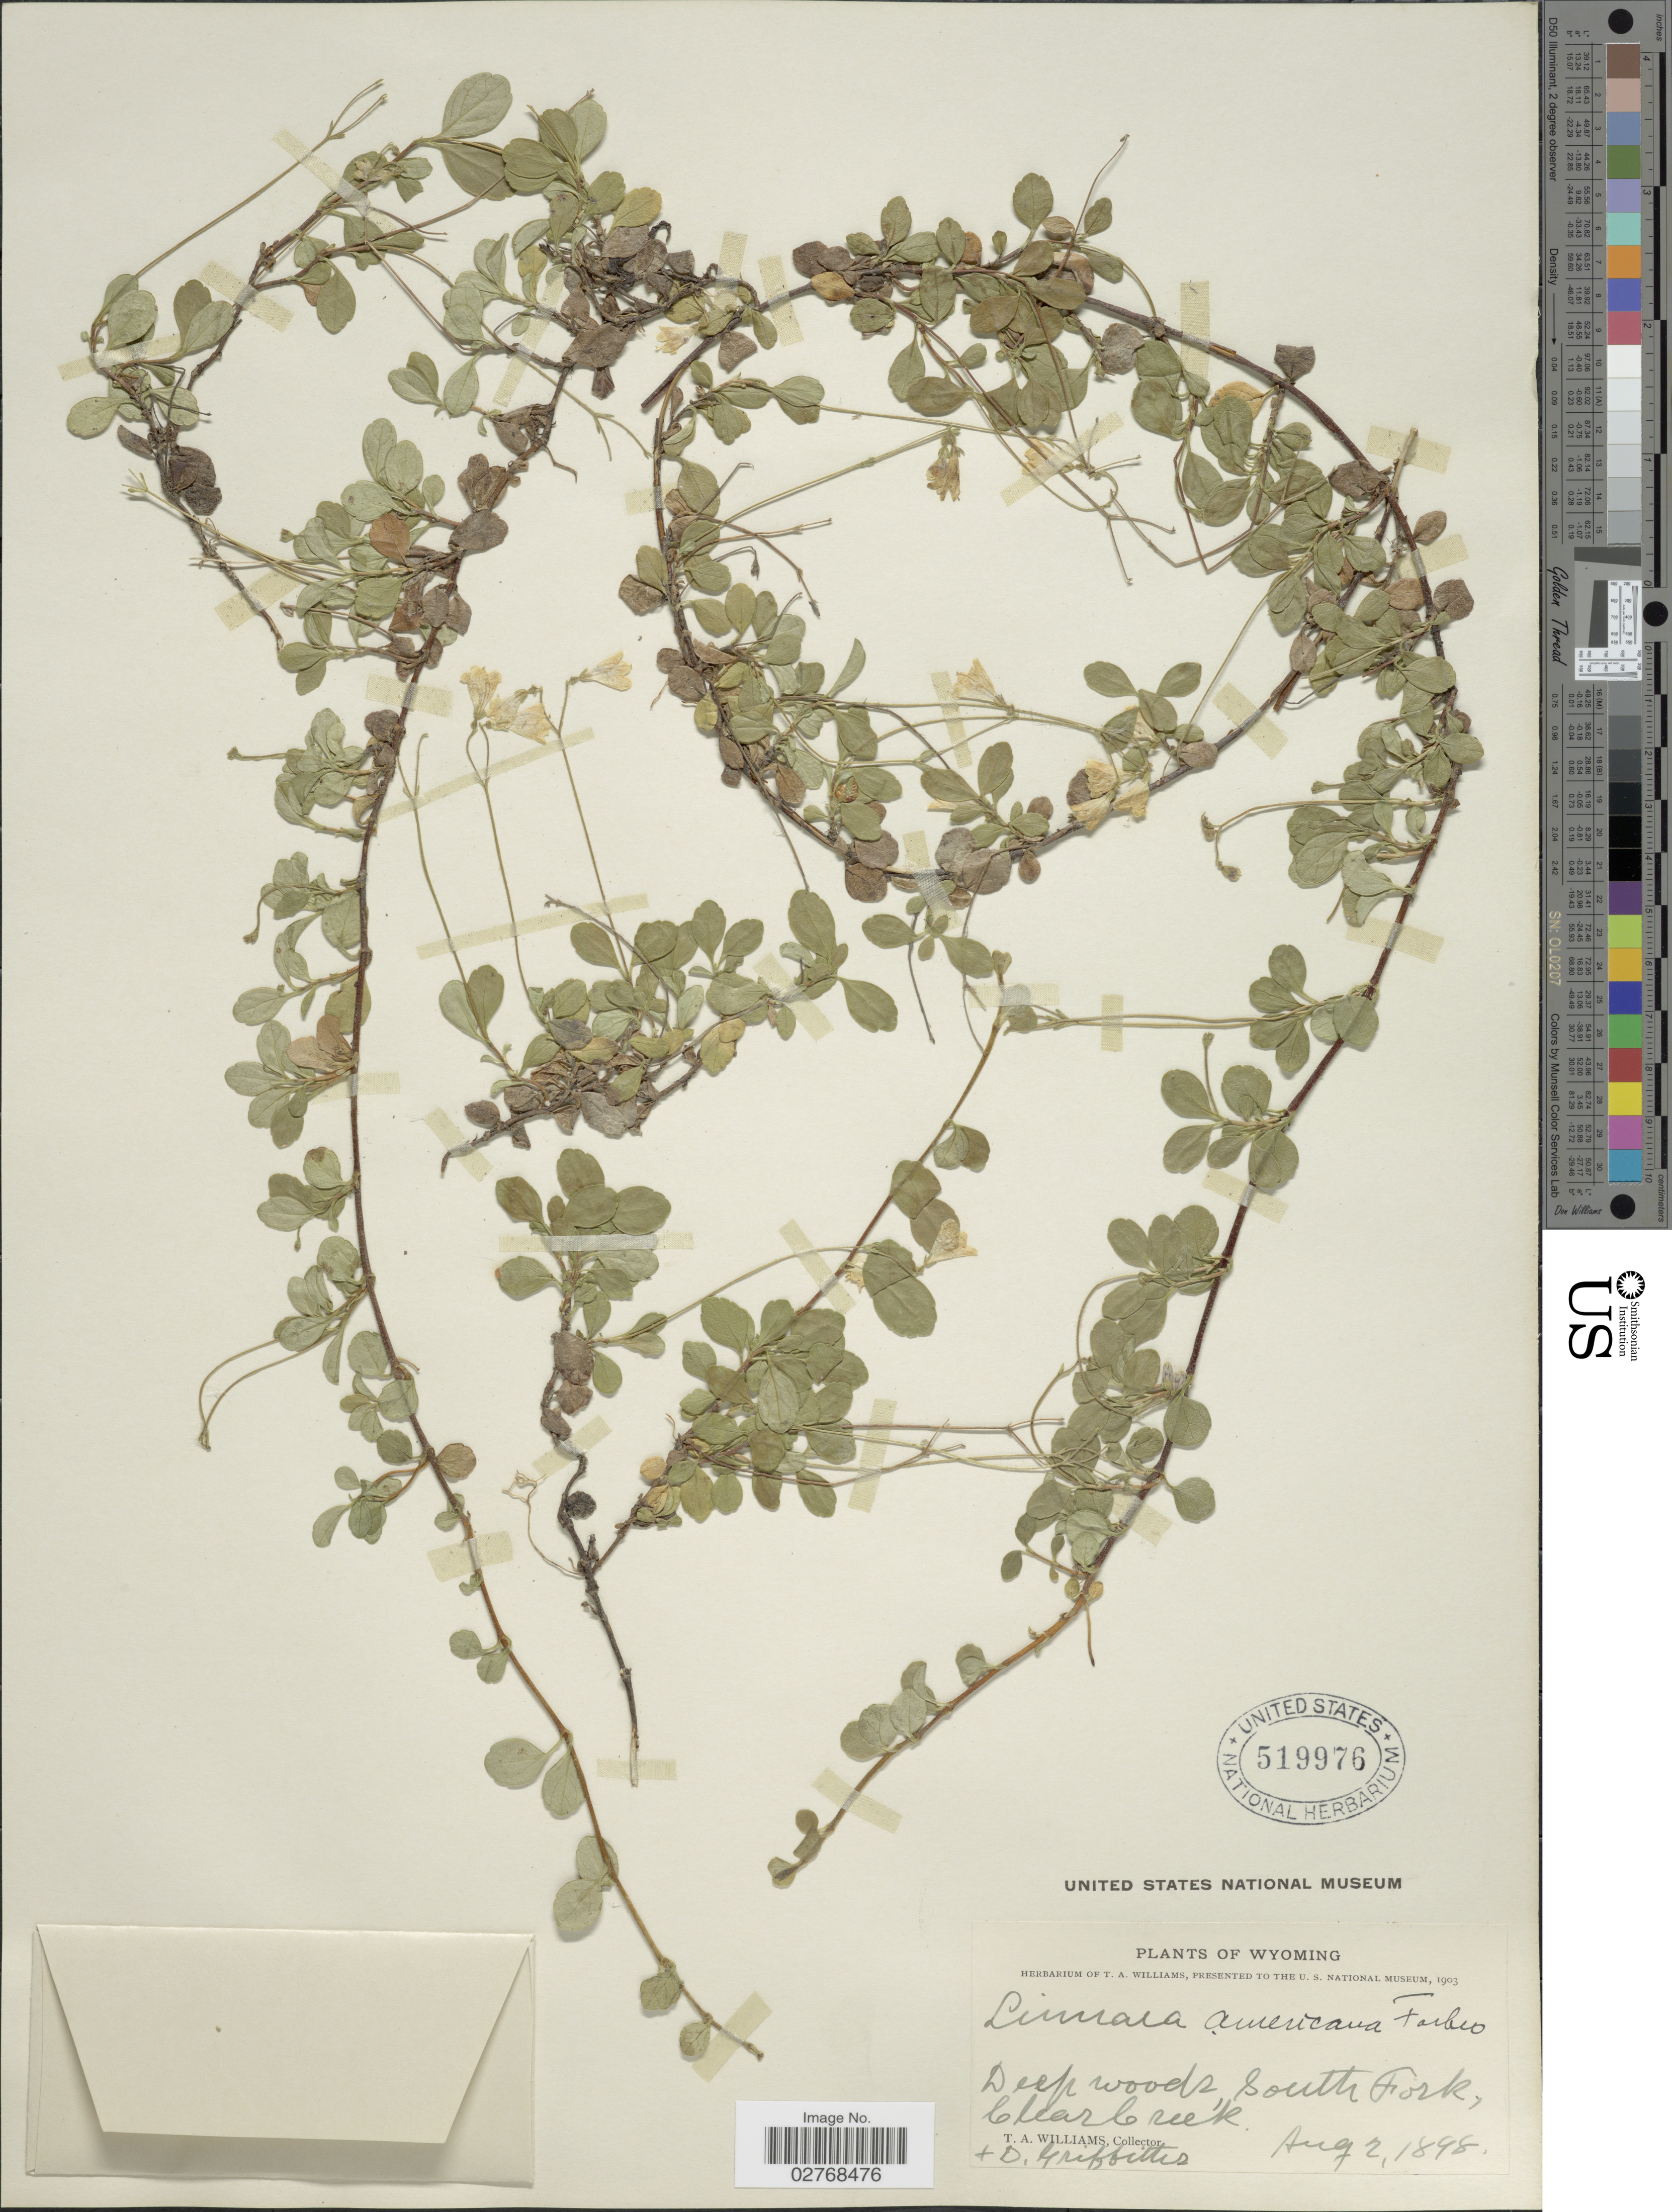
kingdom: Plantae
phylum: Tracheophyta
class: Magnoliopsida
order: Dipsacales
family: Caprifoliaceae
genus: Linnaea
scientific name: Linnaea borealis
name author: L.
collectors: T. A. Williams (herbarium) & D. Griffiths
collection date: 1898-08-02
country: United States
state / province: Wyoming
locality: South Fork, Clear Creek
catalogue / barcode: US 519976